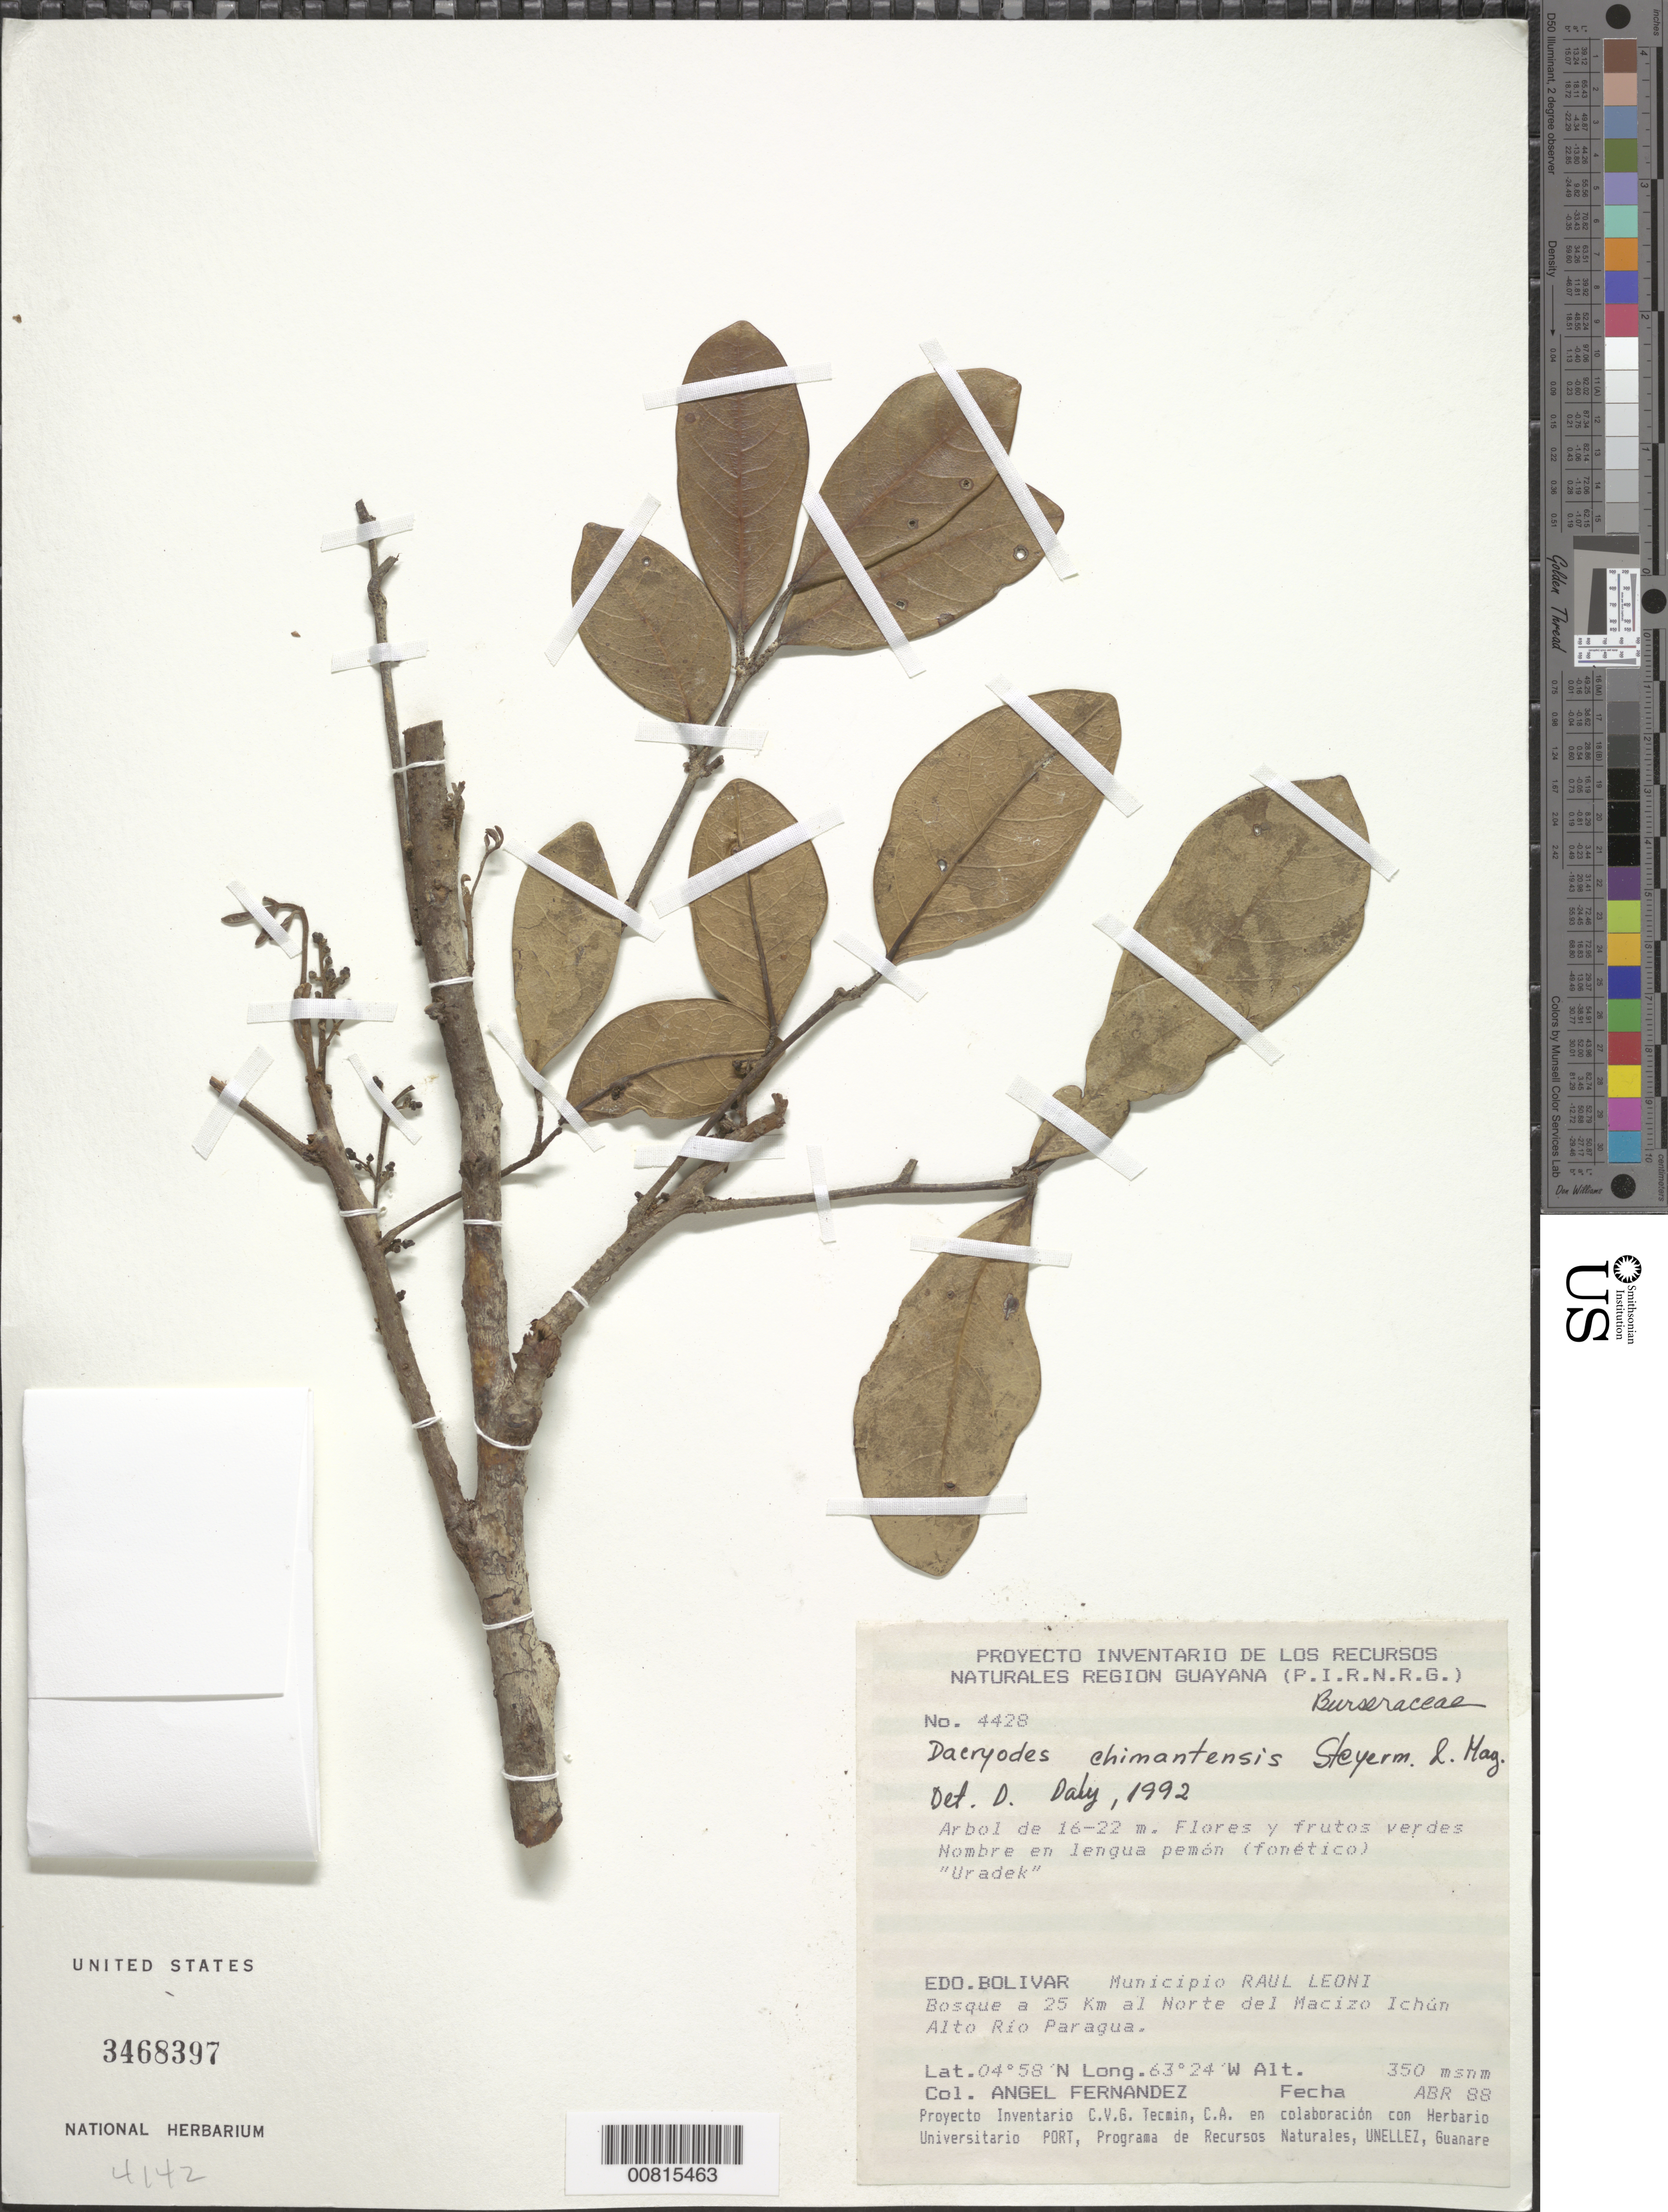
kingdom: Plantae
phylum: Tracheophyta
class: Magnoliopsida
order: Sapindales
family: Burseraceae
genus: Dacryodes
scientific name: Dacryodes chimantensis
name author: Steyerm. & Maguire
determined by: Daly, D. C.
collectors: A. Fernández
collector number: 4428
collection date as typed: Apr-88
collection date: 1988-04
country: Venezuela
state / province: Bolívar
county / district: Angostura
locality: Mun. Raúl Leoni [=Angostura], 25 km N del Macizo Ichún, alto Río Paragua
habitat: Forest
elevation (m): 350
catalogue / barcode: US 3468397